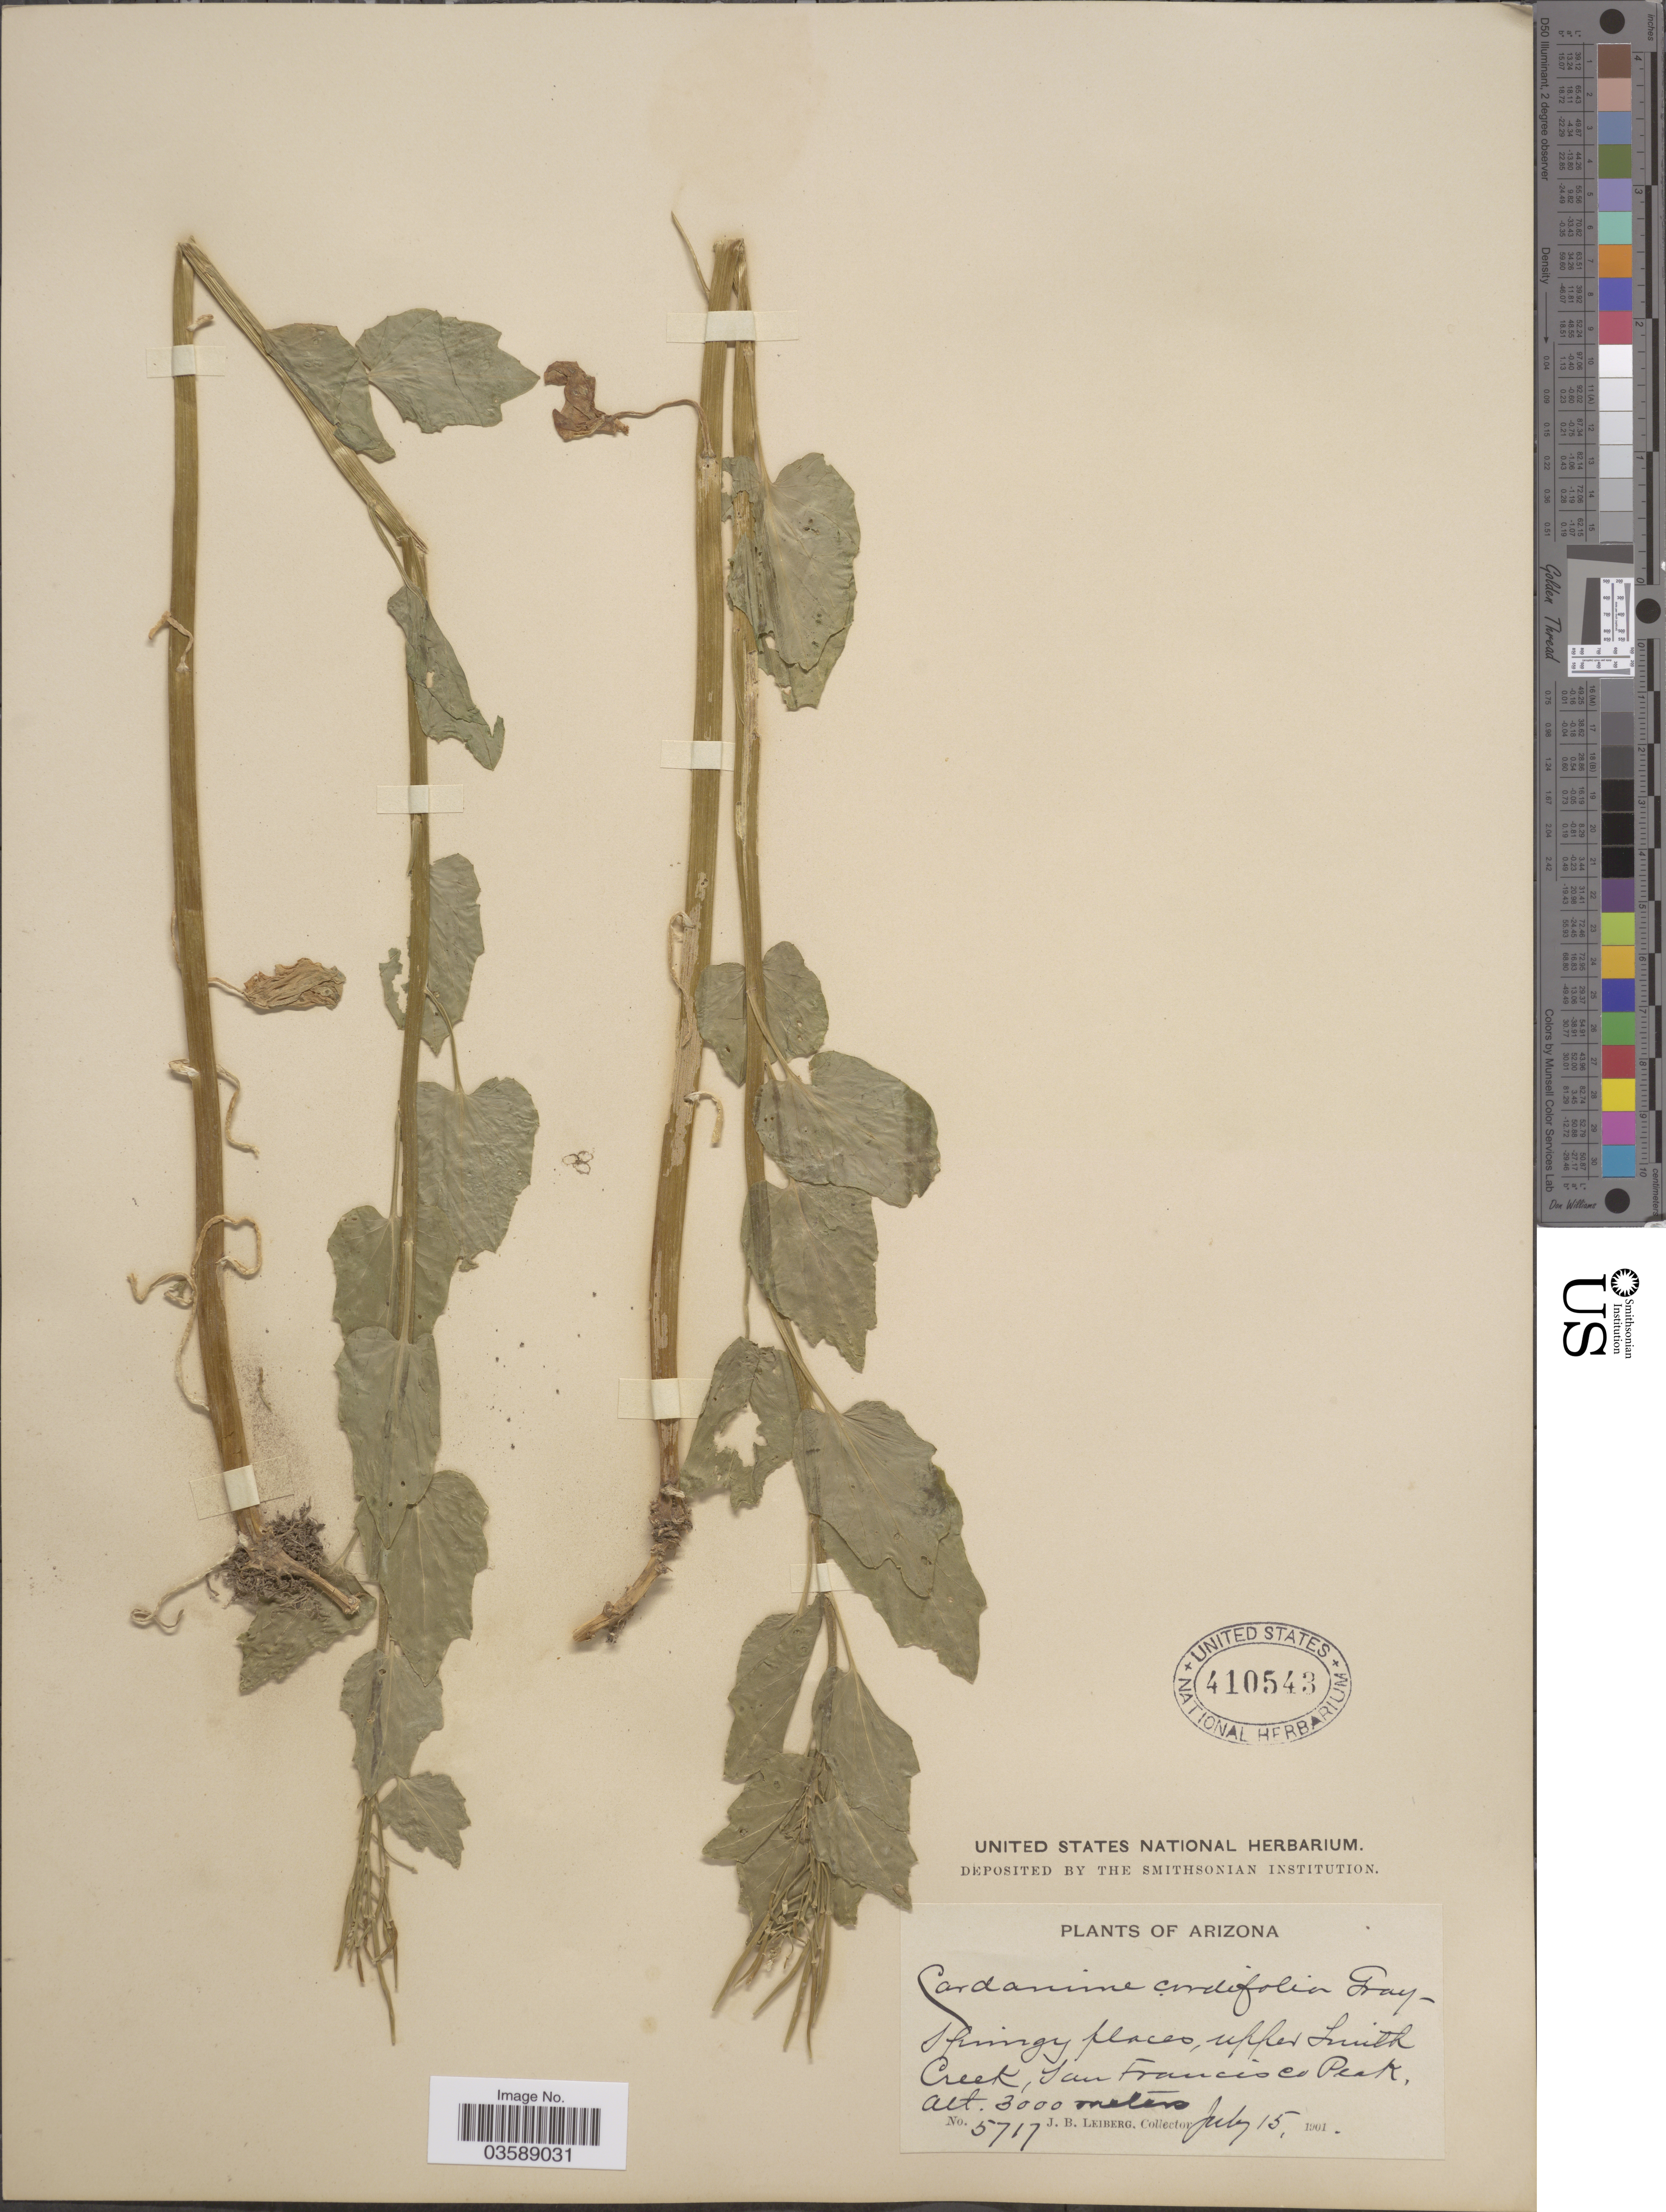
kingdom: Plantae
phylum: Tracheophyta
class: Magnoliopsida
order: Brassicales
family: Brassicaceae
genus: Cardamine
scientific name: Cardamine cordifolia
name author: A. Gray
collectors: J. B. Leiberg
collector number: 5717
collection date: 1901-07-15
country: United States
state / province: Arizona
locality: Springy places, upper Smith Creek, San Francisco Peak.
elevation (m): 3000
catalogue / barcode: US 410543